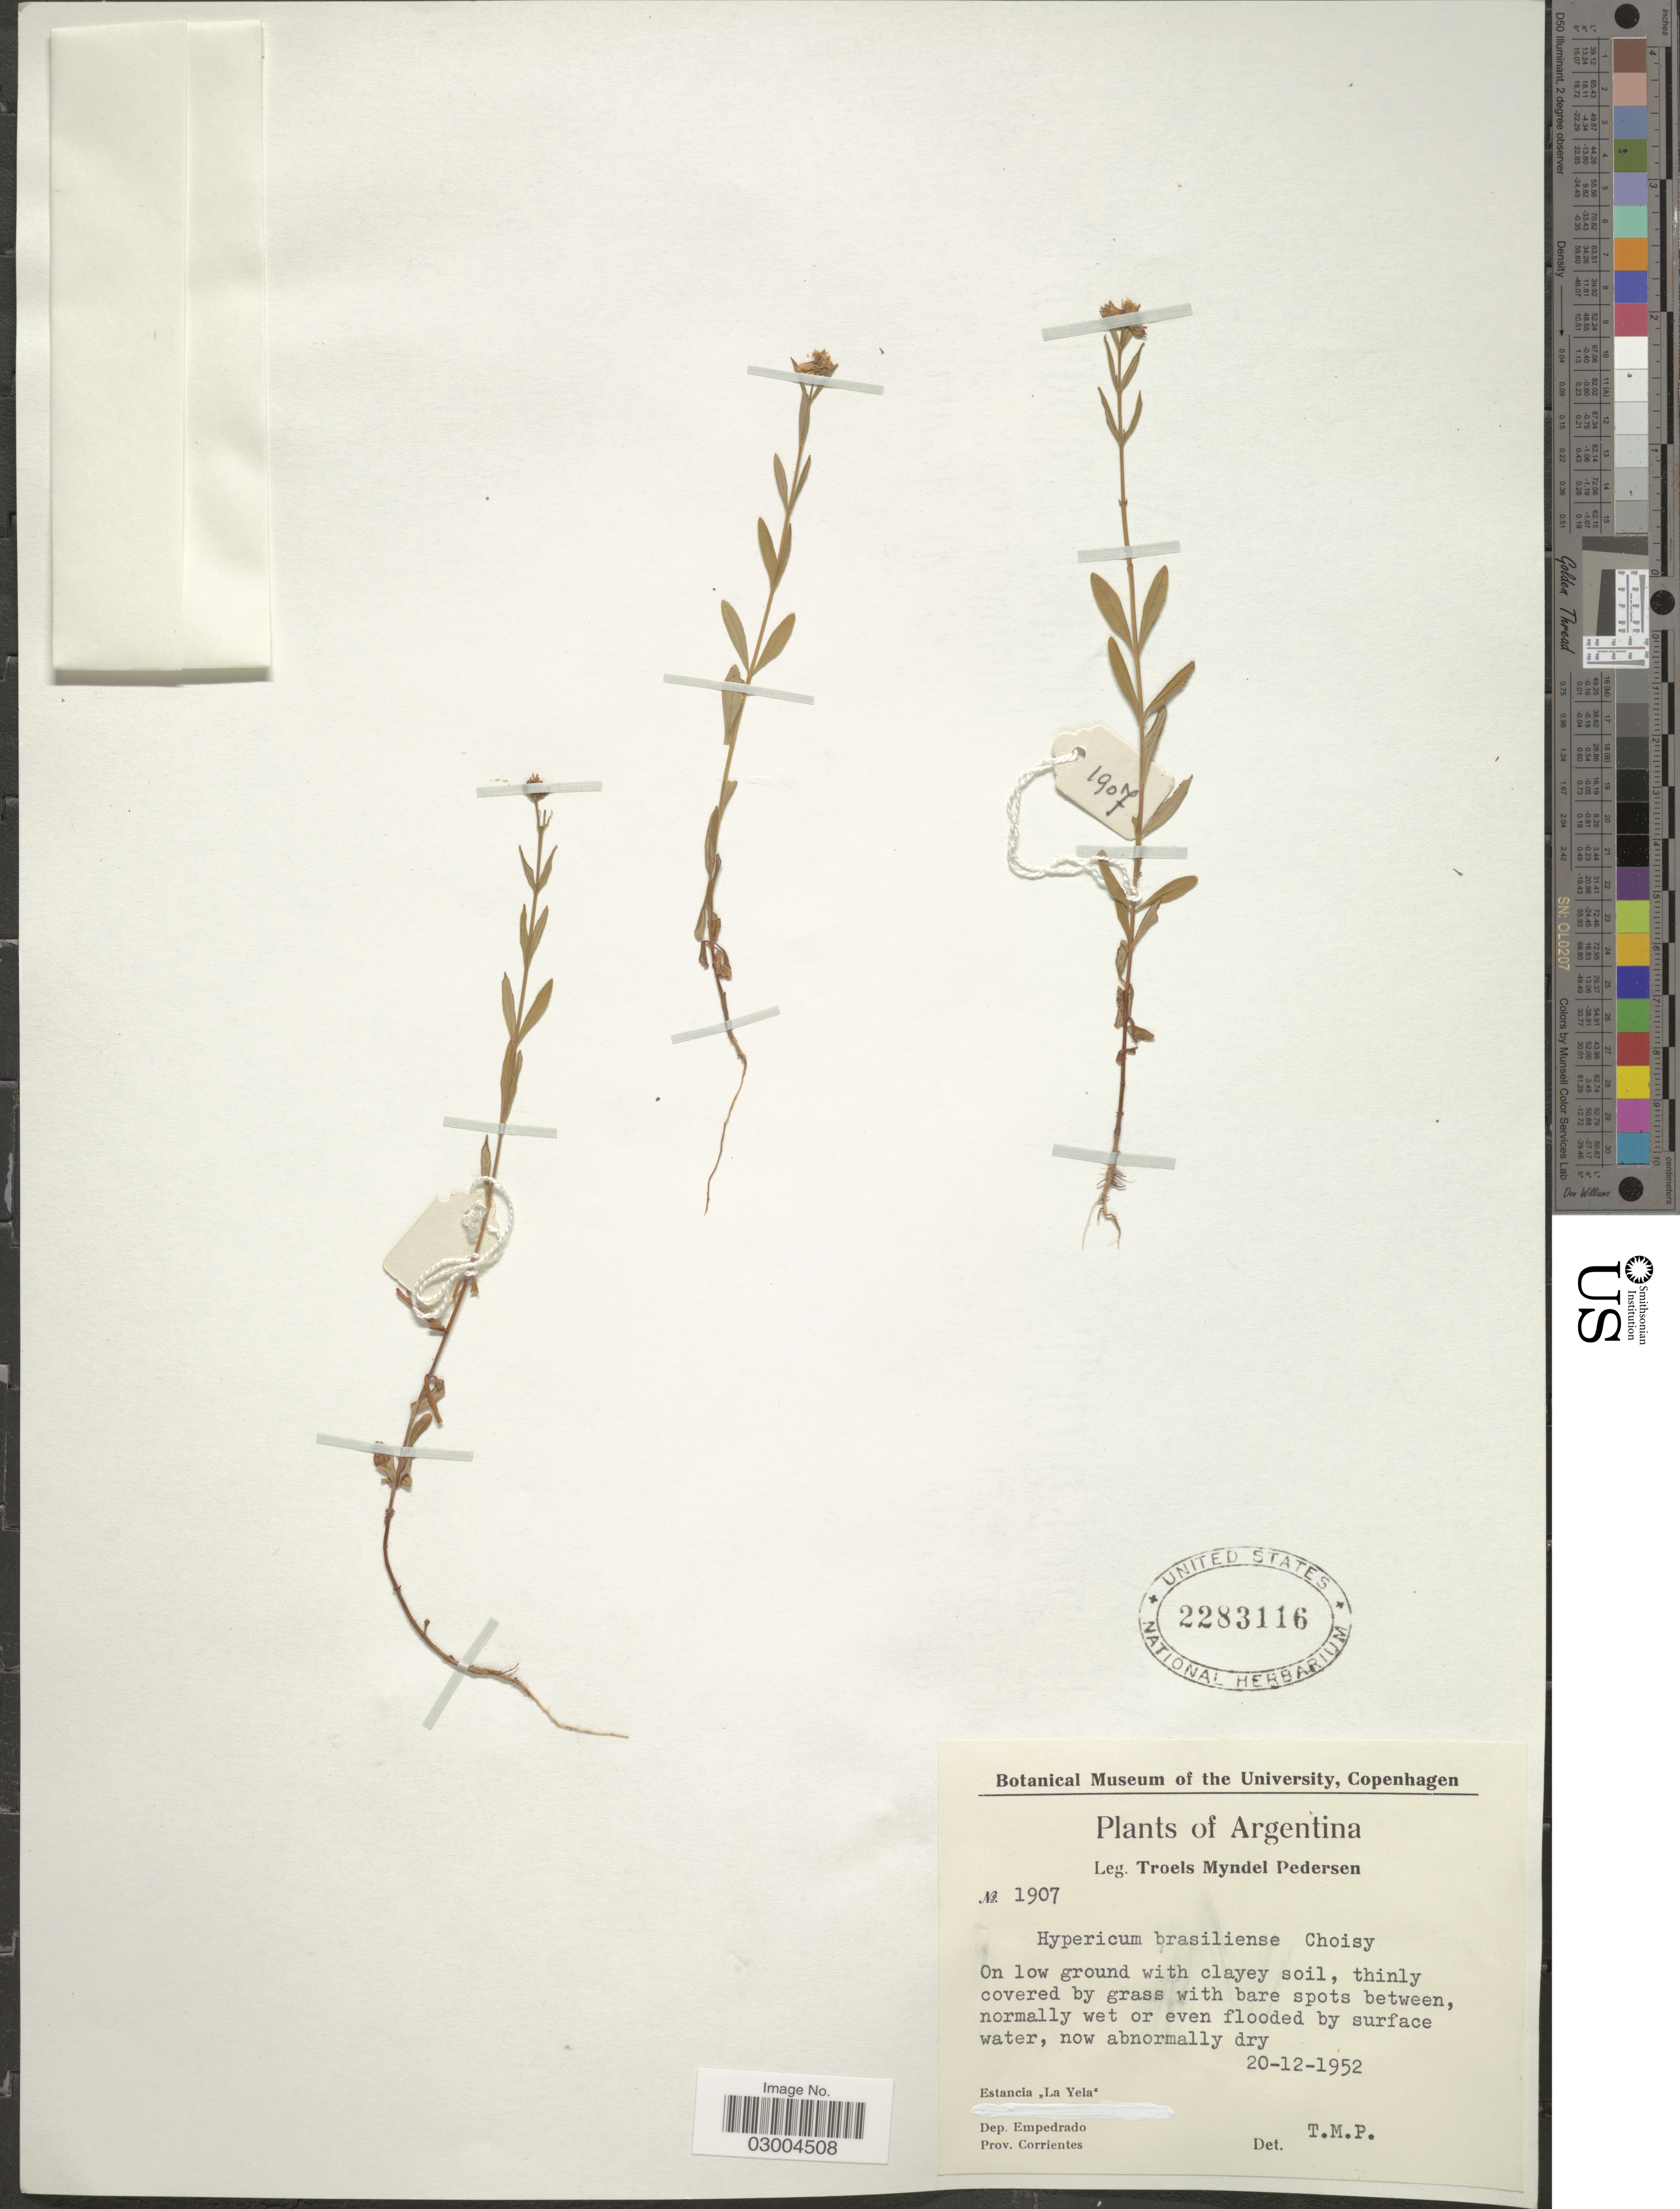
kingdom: Plantae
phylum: Tracheophyta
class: Magnoliopsida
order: Malpighiales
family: Hypericaceae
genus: Hypericum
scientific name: Hypericum brasiliense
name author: Choisy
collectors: T. Pederson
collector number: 1907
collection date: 1952-12-20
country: Argentina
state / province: Corrientes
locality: Estancia "La Yela". Dep. Empedrado.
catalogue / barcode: US 2283116